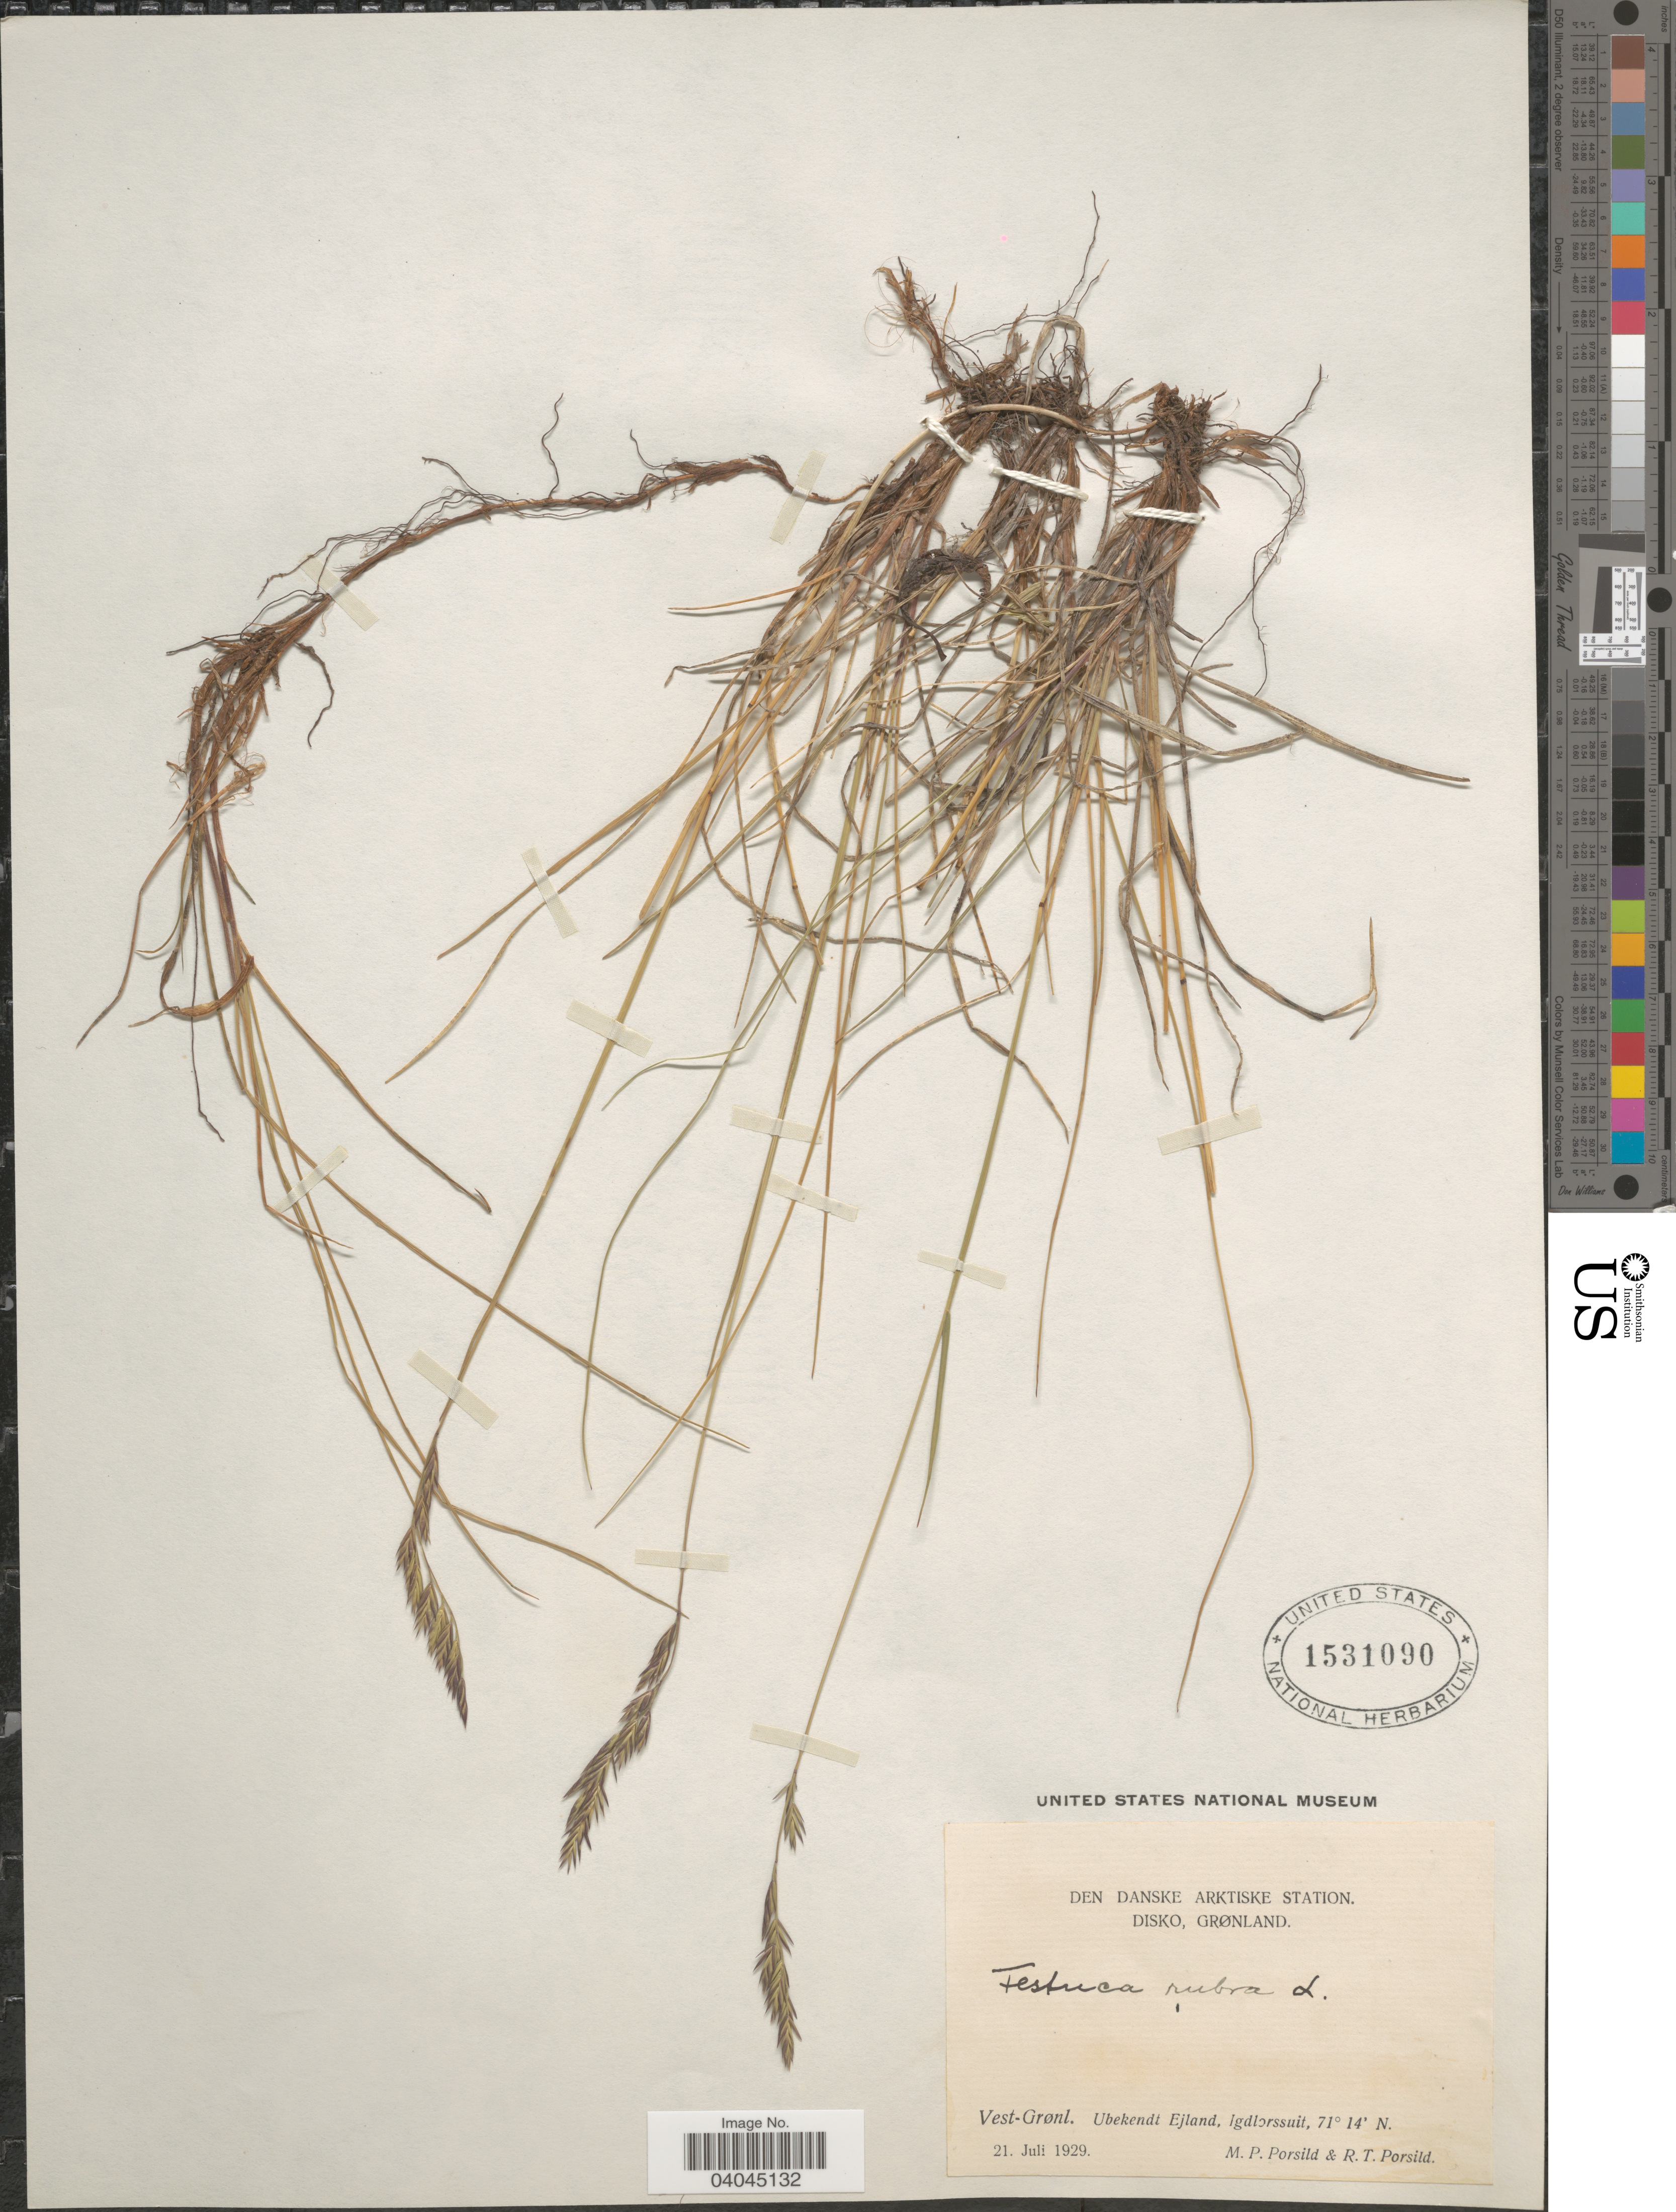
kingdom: Plantae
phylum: Tracheophyta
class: Liliopsida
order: Poales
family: Poaceae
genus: Festuca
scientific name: Festuca rubra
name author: L.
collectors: M. P. Porsild & R. T. Porsild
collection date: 1929-07-21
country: Greenland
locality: Den Danske Arktiske Station. Disko. Grønland. Vest-Grønl. Ubekendt Ejland, Igdlorssuit.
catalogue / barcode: US 1531090